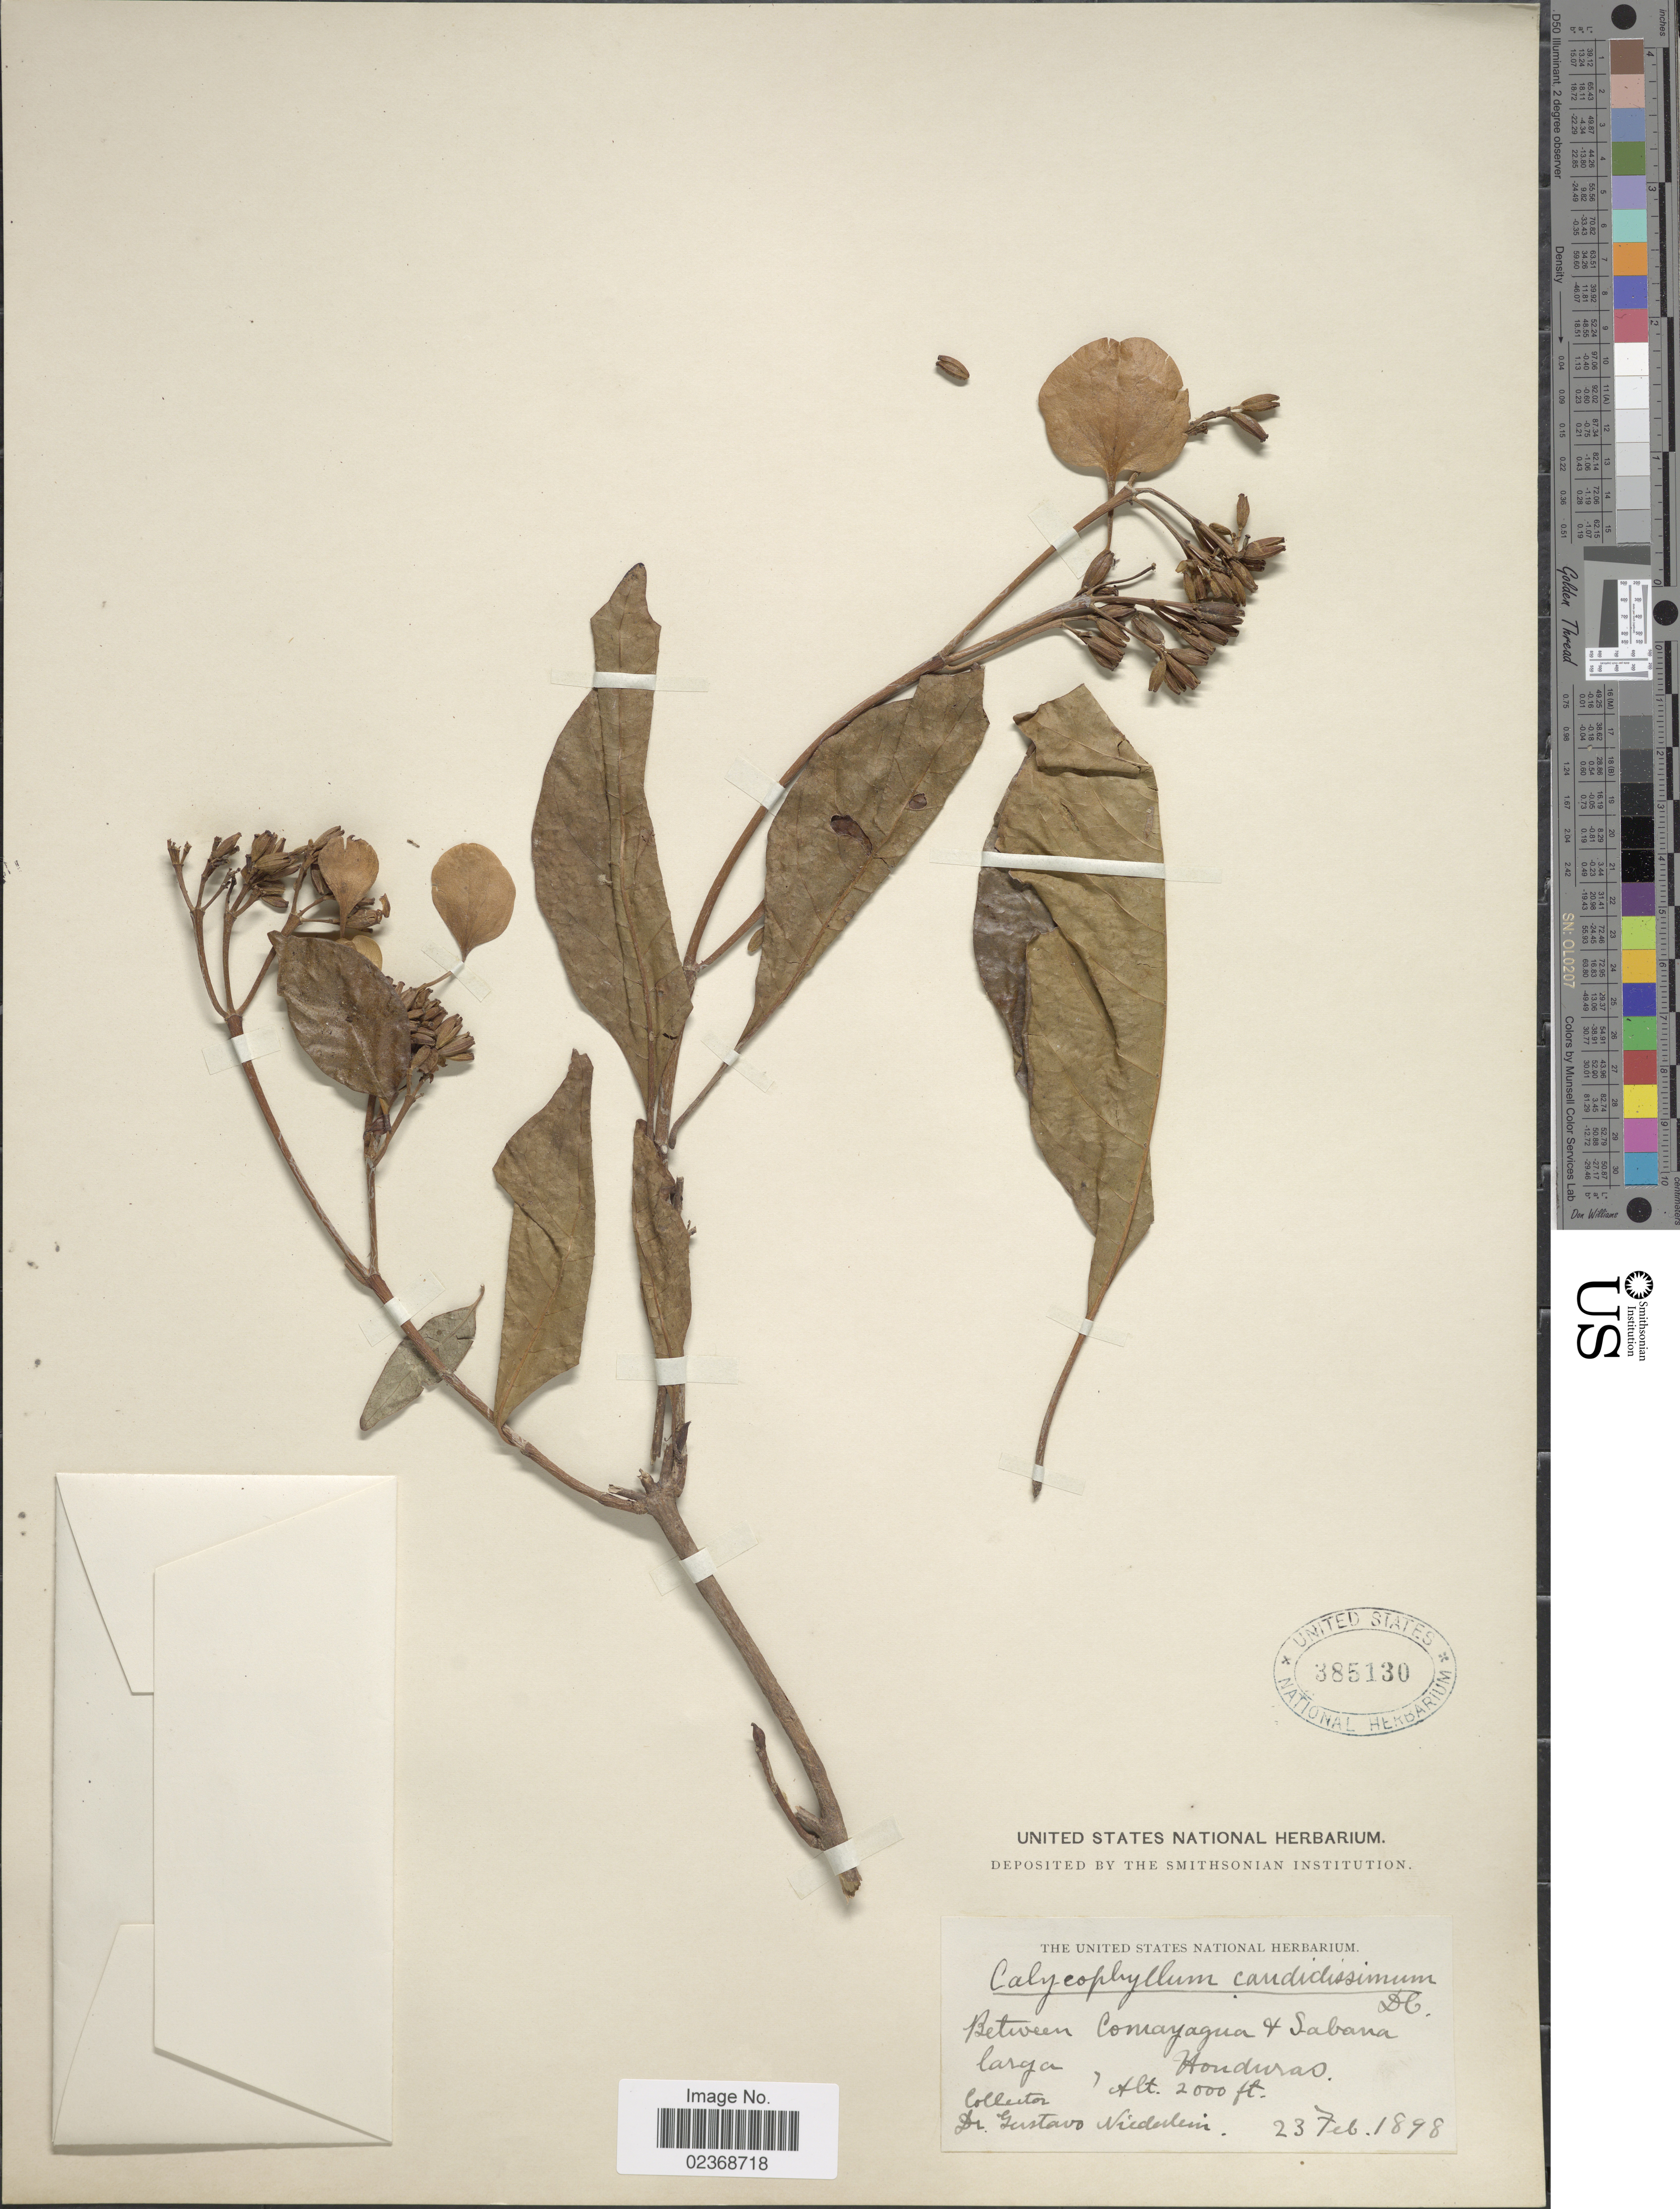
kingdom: Plantae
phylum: Tracheophyta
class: Magnoliopsida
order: Gentianales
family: Rubiaceae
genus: Calycophyllum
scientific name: Calycophyllum candidissimum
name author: (Vahl) DC.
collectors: G. Niederlein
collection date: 1898-02-23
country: Honduras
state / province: Comayagua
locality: Between Comayagua & Sabana Larga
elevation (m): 610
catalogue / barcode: US 385130